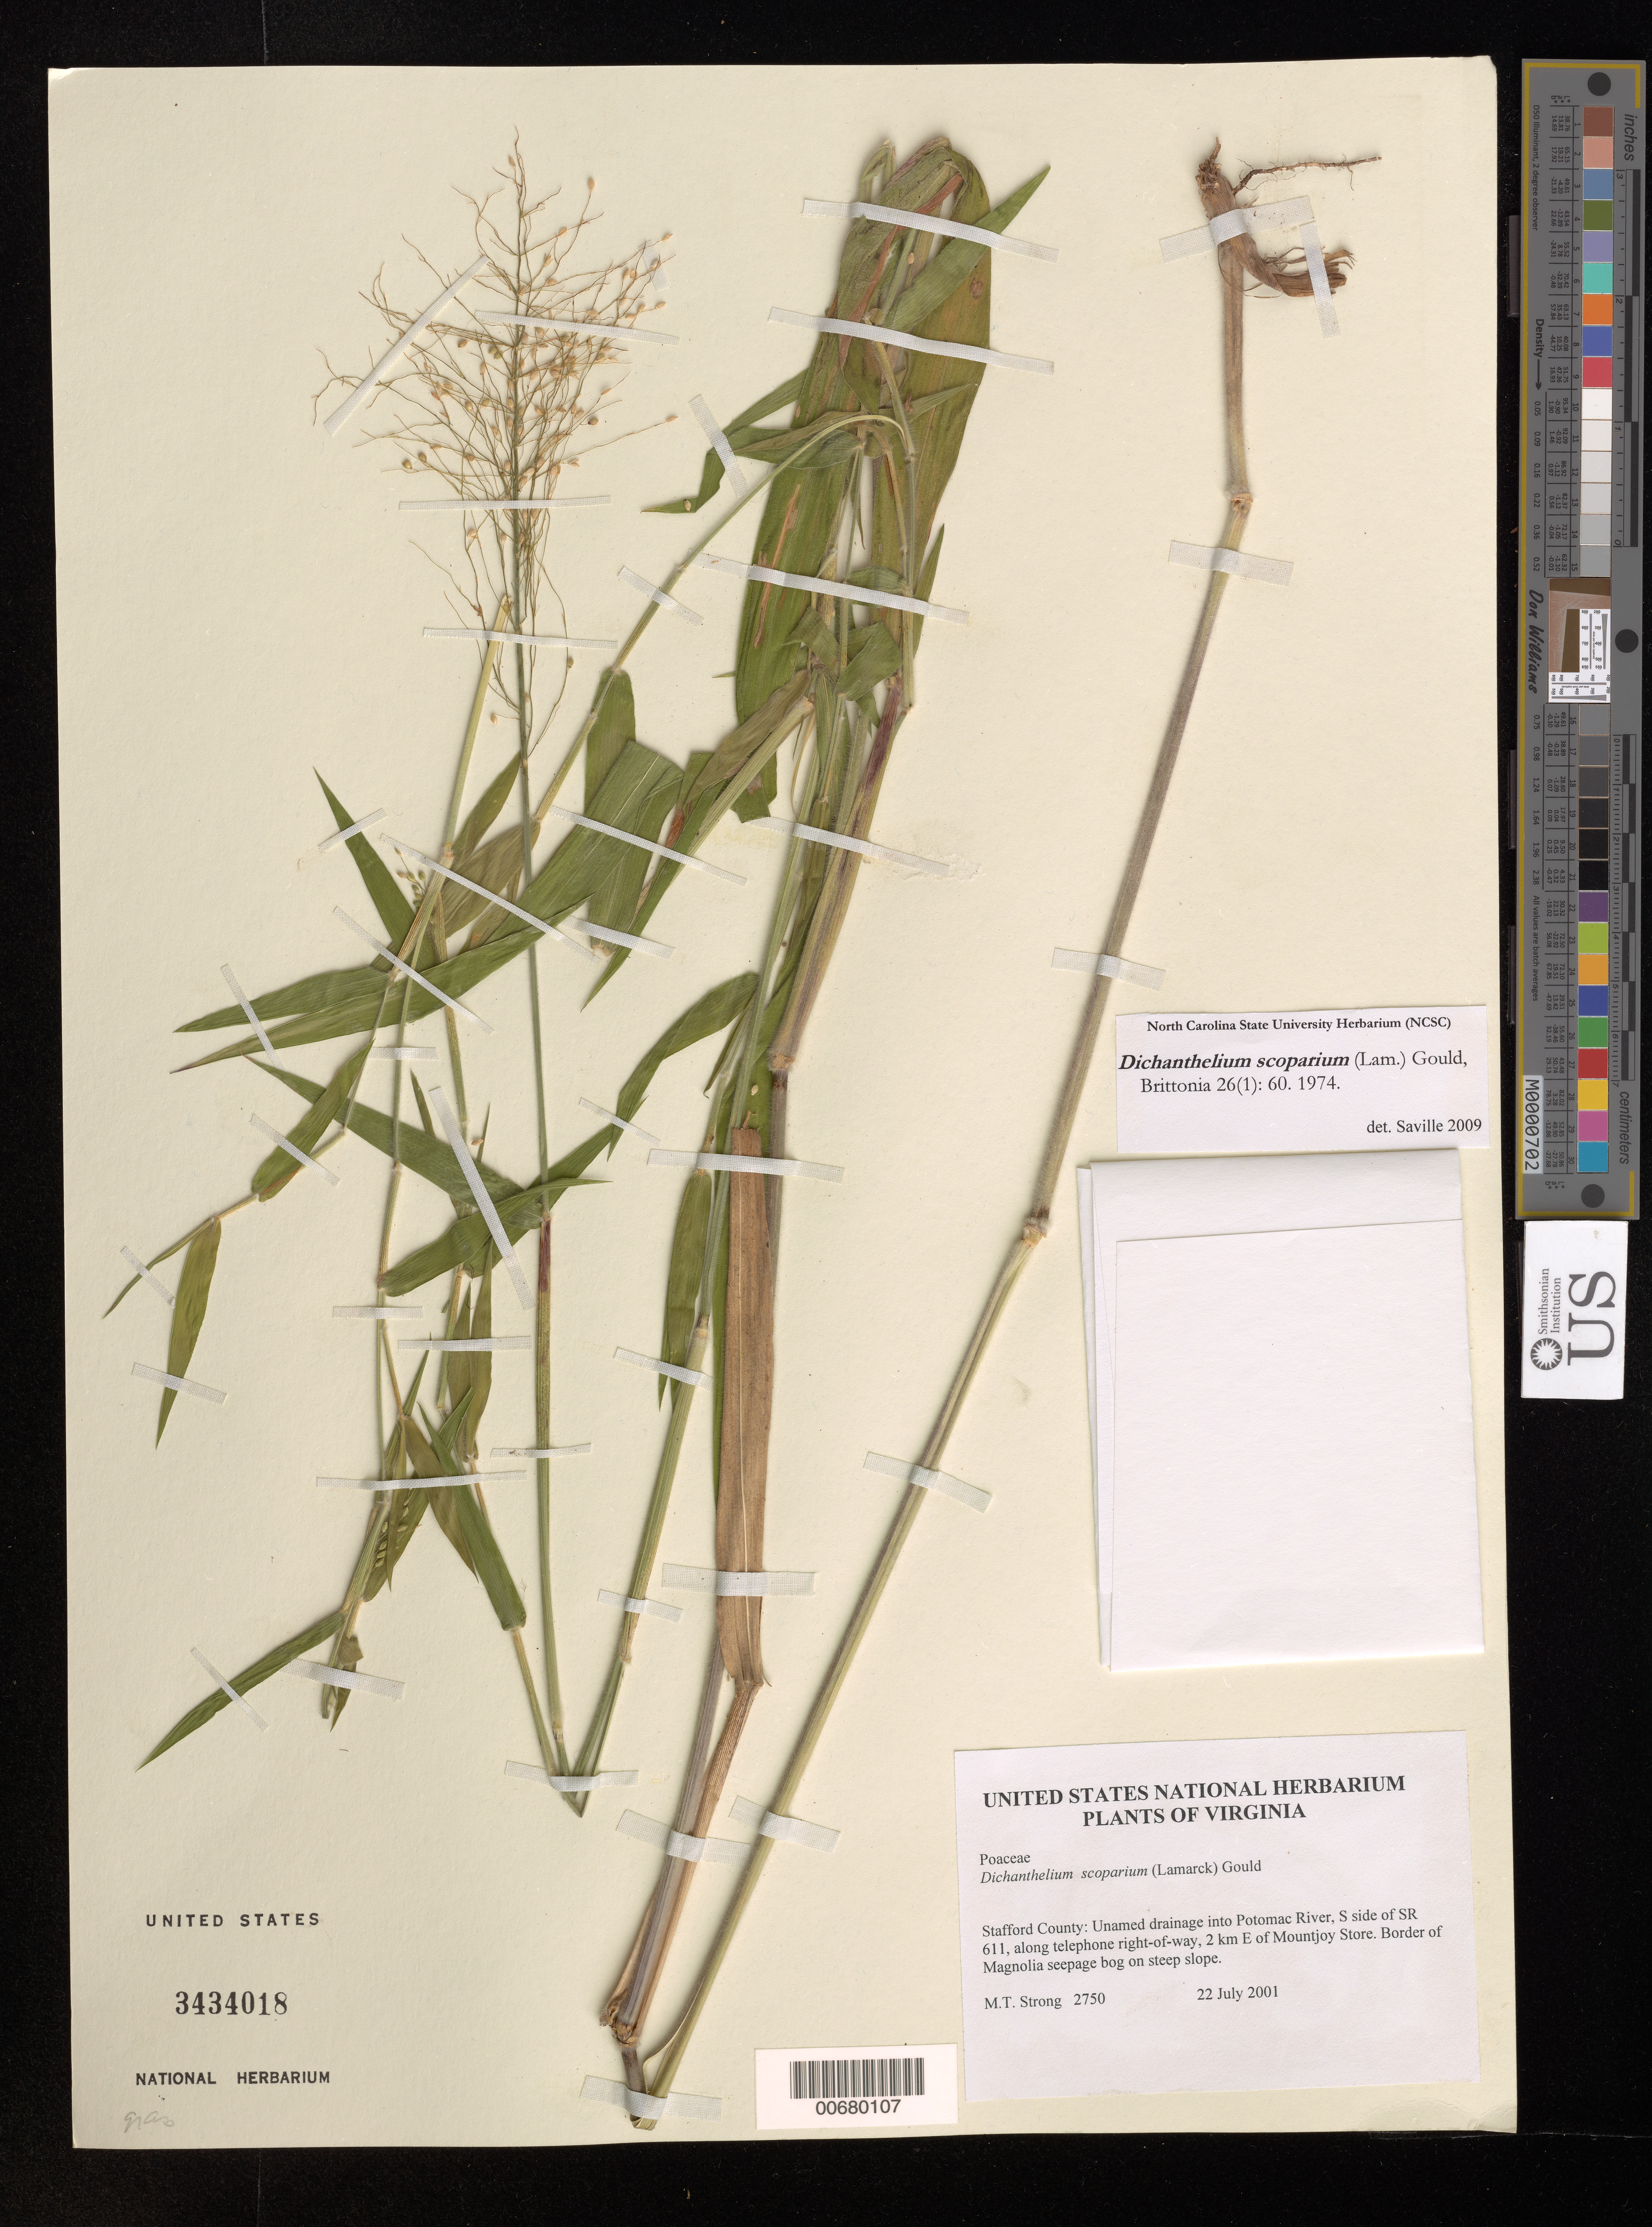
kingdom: Plantae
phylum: Tracheophyta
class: Liliopsida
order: Poales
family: Poaceae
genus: Dichanthelium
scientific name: Dichanthelium scoparium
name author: (Lam.) Gould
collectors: M. T. Strong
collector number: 2750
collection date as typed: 22 Jul 2001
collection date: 2001-07-22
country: United States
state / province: Virginia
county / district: Stafford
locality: Unamed drainage into Potomac River, S side of SR 611, along telephone right-of-way, 2 km E of Mountjoy Store.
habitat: Border of Magnolia seepage bog on steep slope.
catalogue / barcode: US 3434018